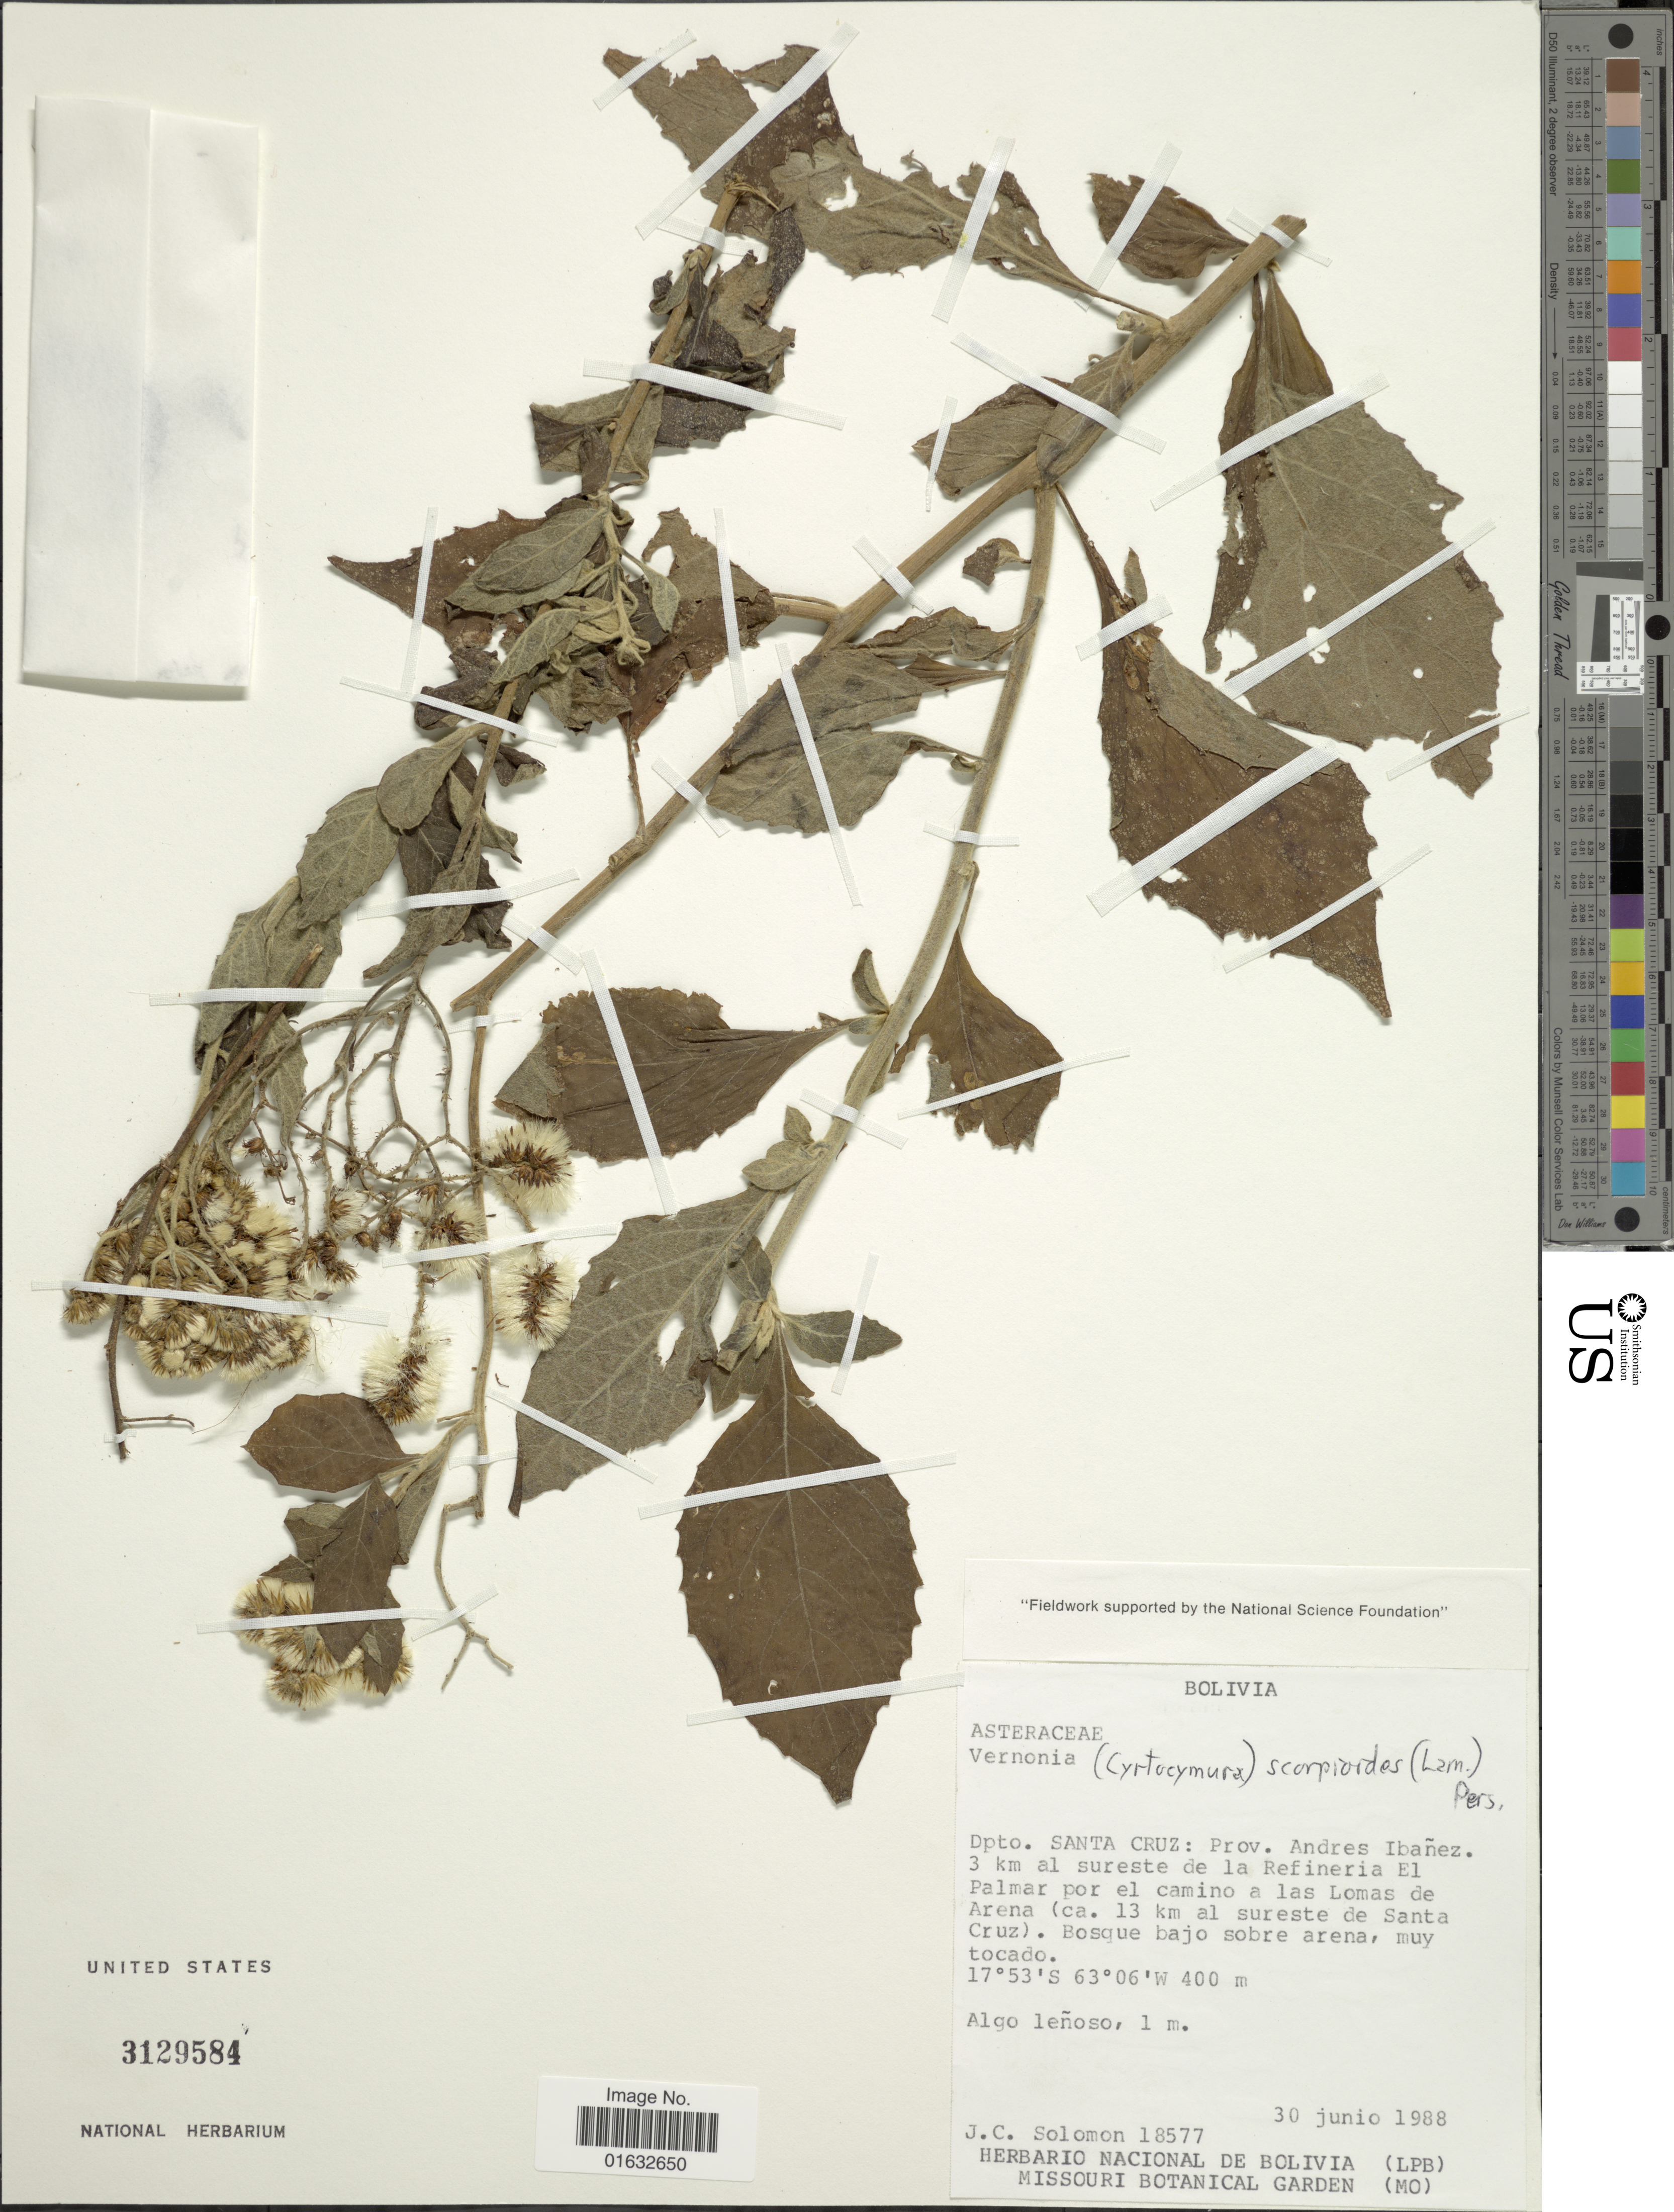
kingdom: Plantae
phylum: Tracheophyta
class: Magnoliopsida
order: Asterales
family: Asteraceae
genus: Cyrtocymura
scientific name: Cyrtocymura scorpioides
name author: (Lam.) H. Rob.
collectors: J. C. Solomon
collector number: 18577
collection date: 1988-06-30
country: Bolivia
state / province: Santa Cruz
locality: Dpto. Santa Cruz. Prov.: Andres Ibanez. 3 km al sureste de la Refineria El Palmar por el camino a las Lomas de Arena (13 km al sureste de Santa Cruz). Bosque bajo sobre arena, muy tocado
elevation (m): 400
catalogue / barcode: US 3129584